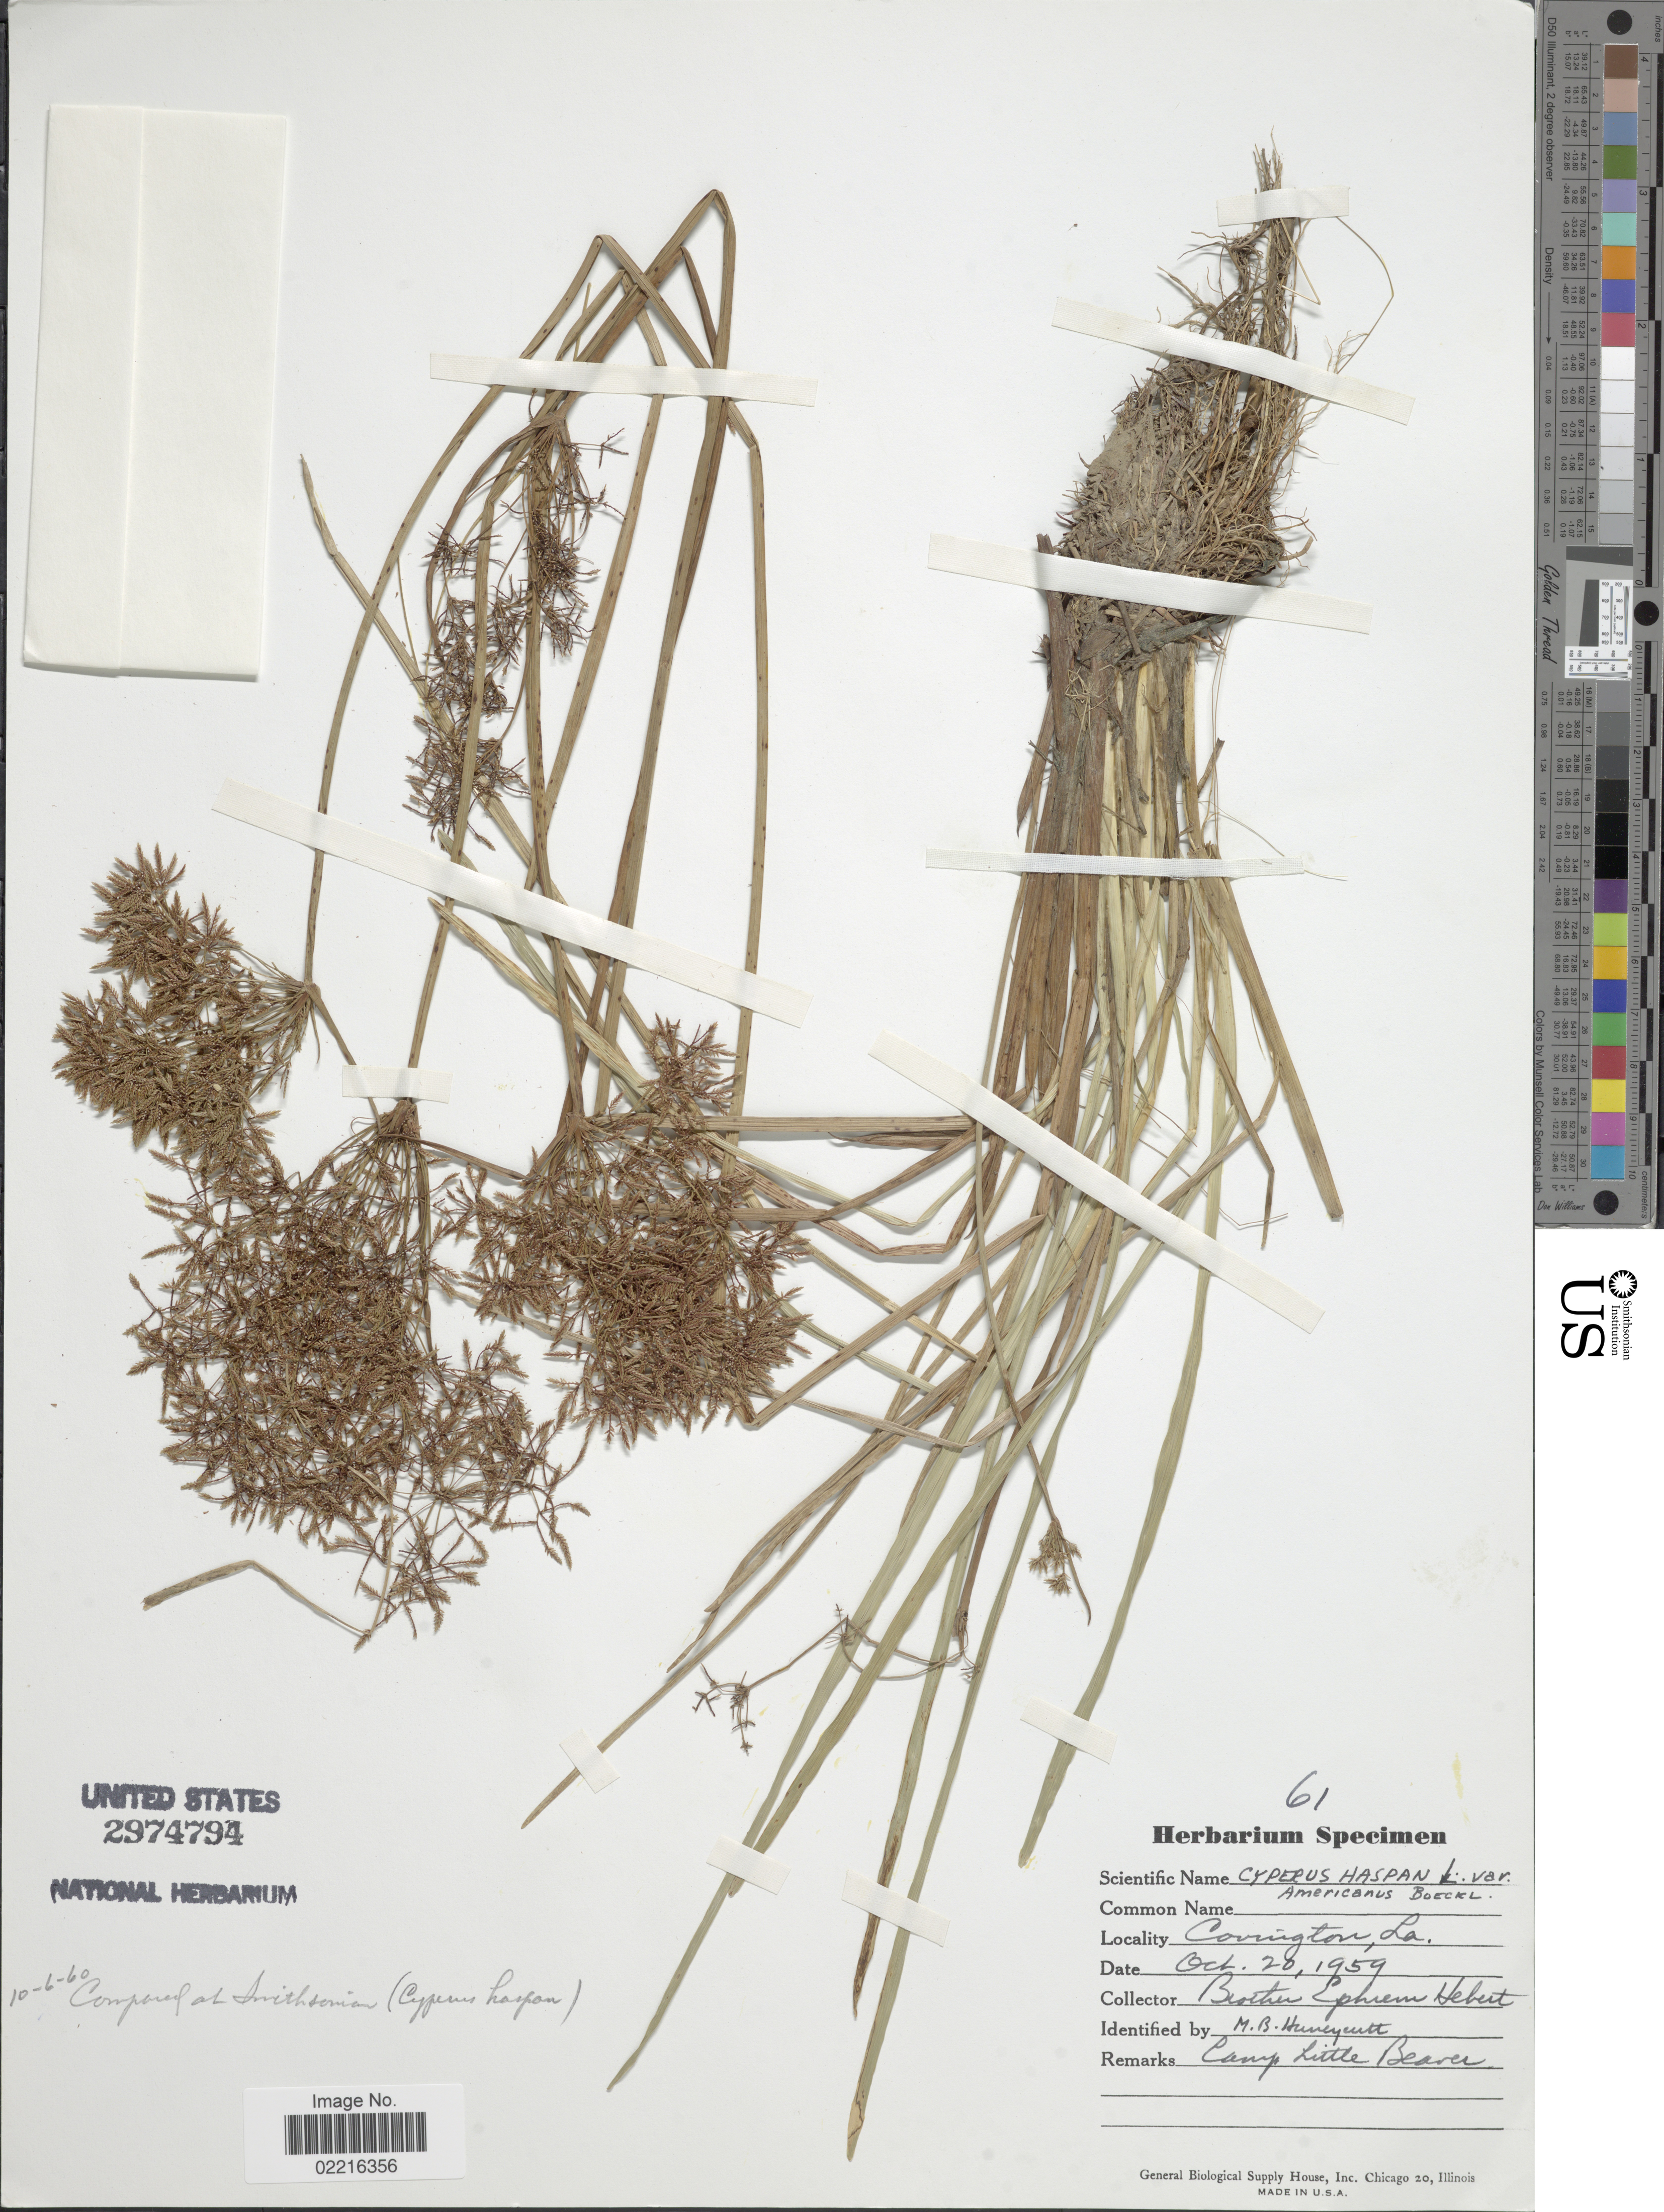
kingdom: Plantae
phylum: Tracheophyta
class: Liliopsida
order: Poales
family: Cyperaceae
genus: Cyperus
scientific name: Cyperus haspan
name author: L.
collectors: E. Hebert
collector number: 61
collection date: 1959-10-20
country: United States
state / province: Louisiana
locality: Covington, La, Campe Little Beaver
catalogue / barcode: US 2974794